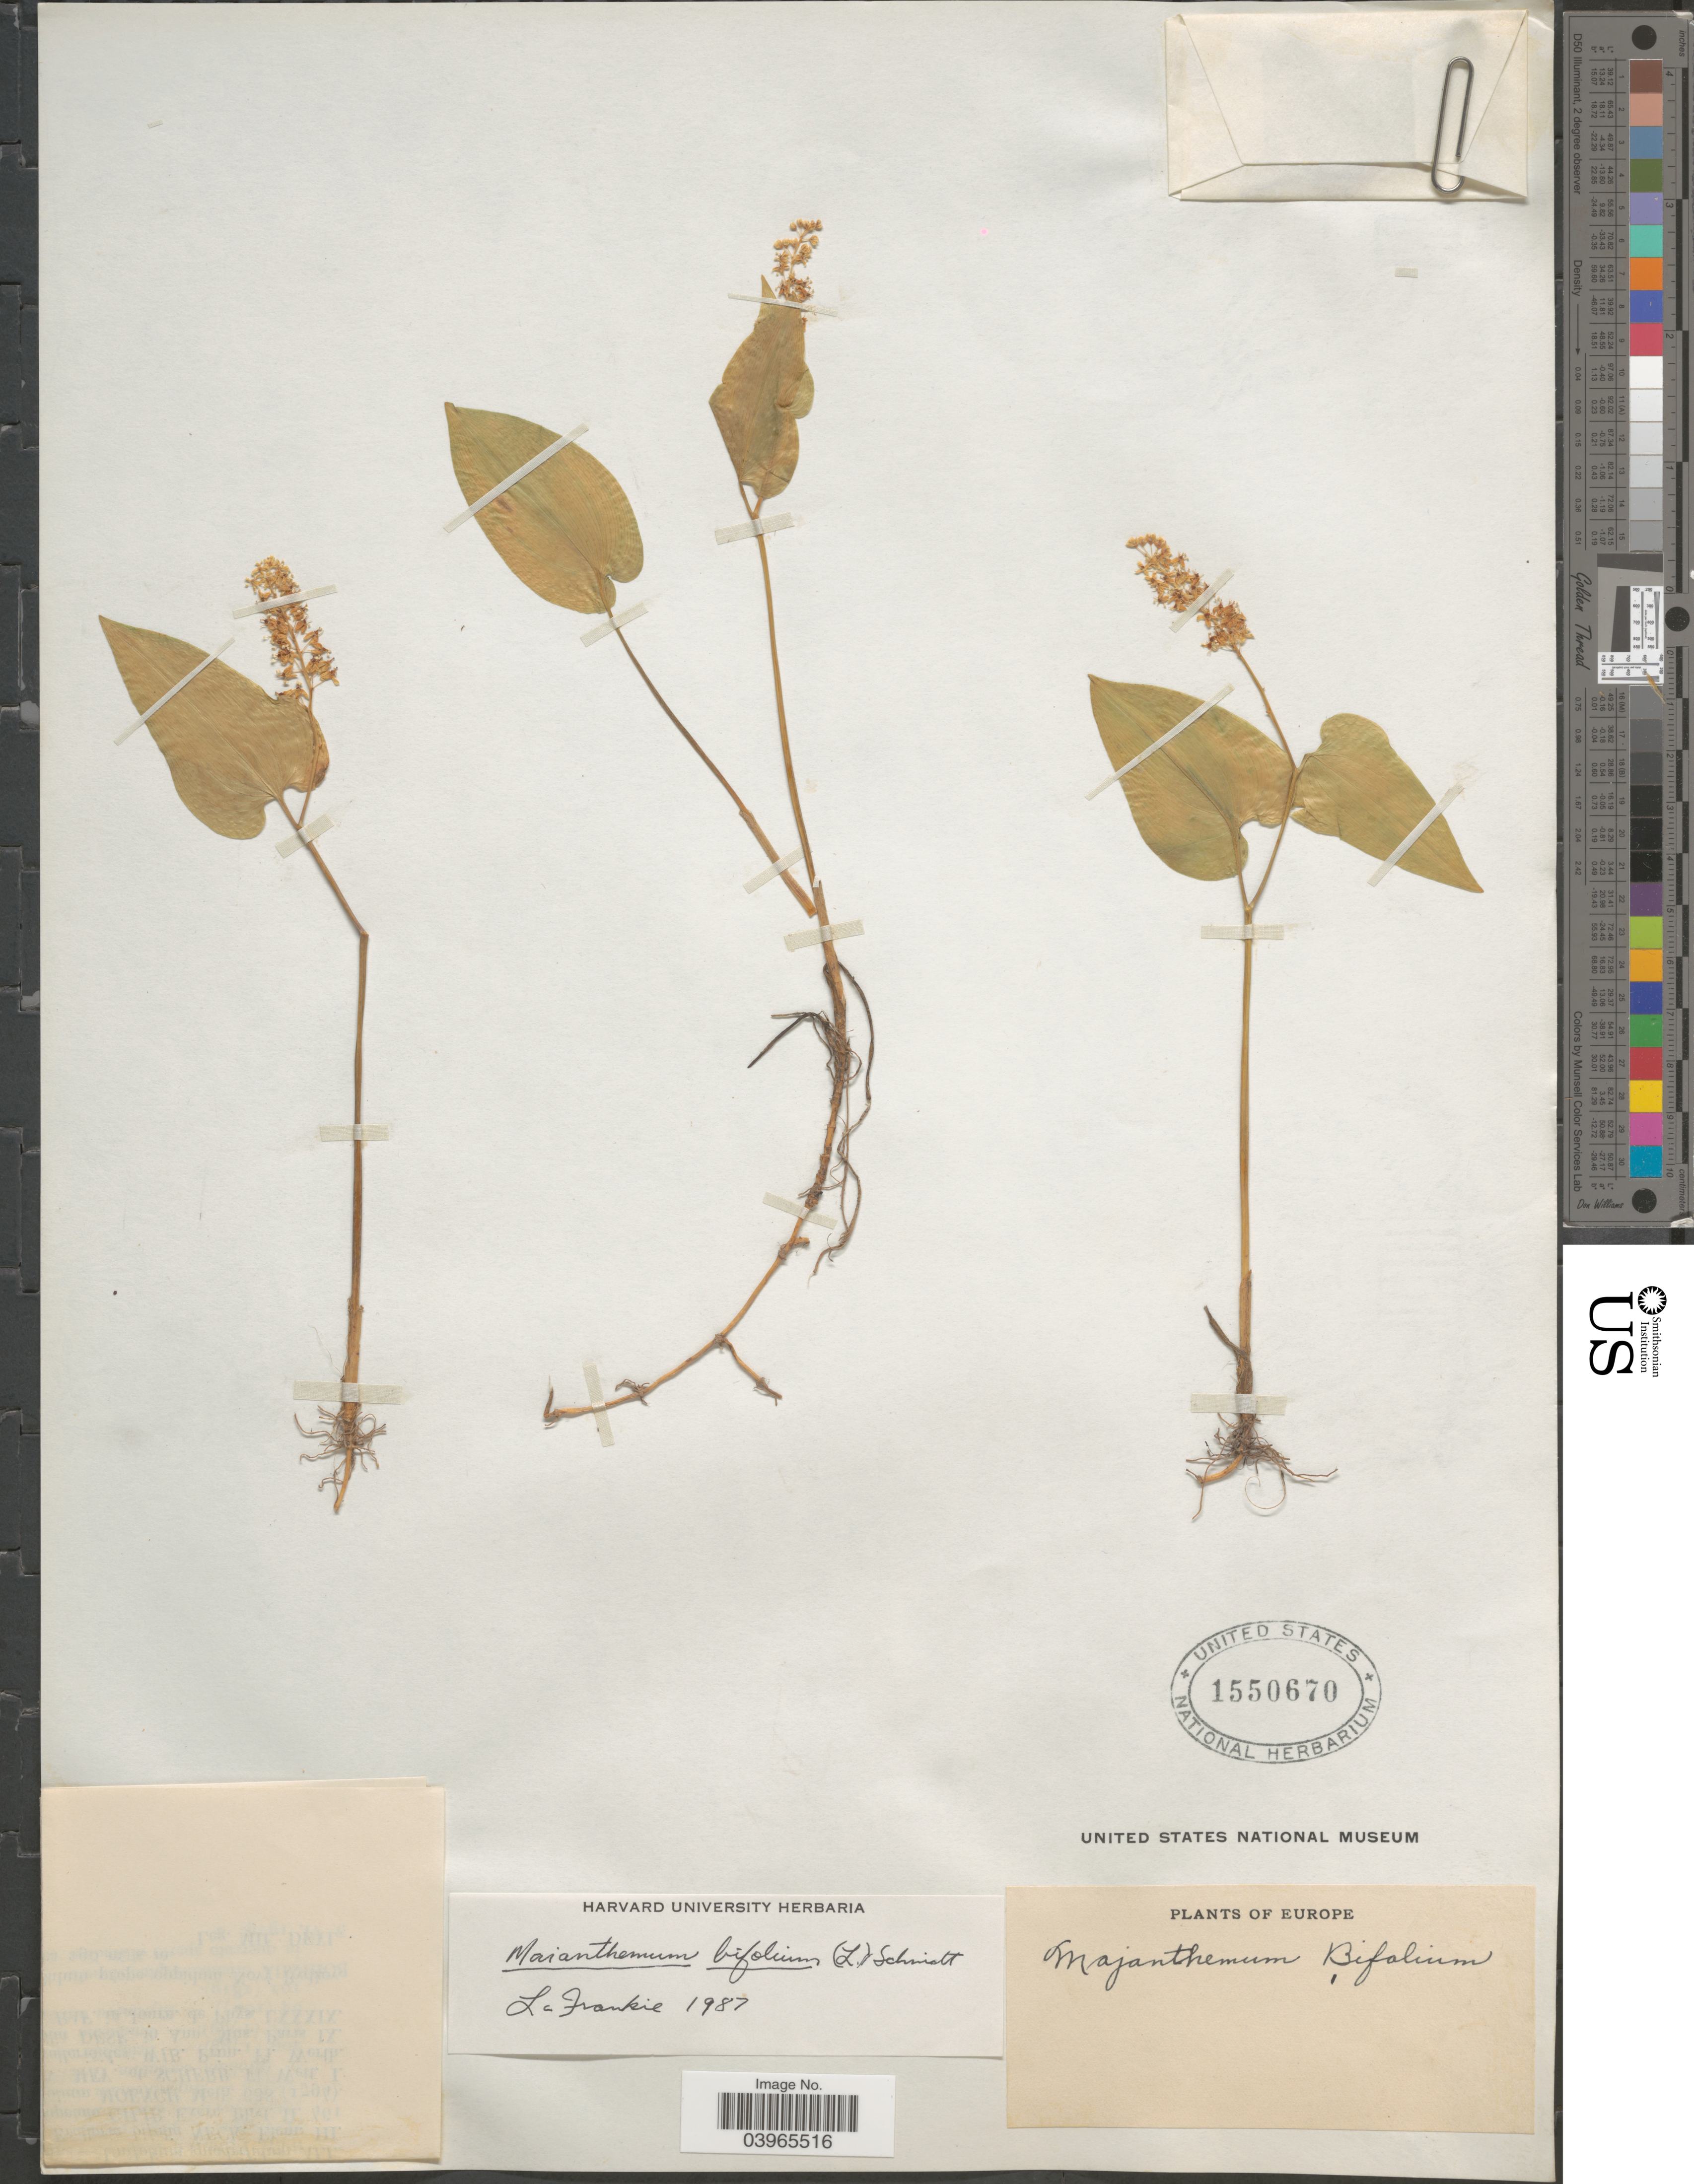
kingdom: Plantae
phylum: Tracheophyta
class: Liliopsida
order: Asparagales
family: Asparagaceae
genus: Maianthemum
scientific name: Maianthemum bifolium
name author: (L.) F.W. Schmidt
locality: Europe. [illegible text].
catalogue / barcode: US 1550670